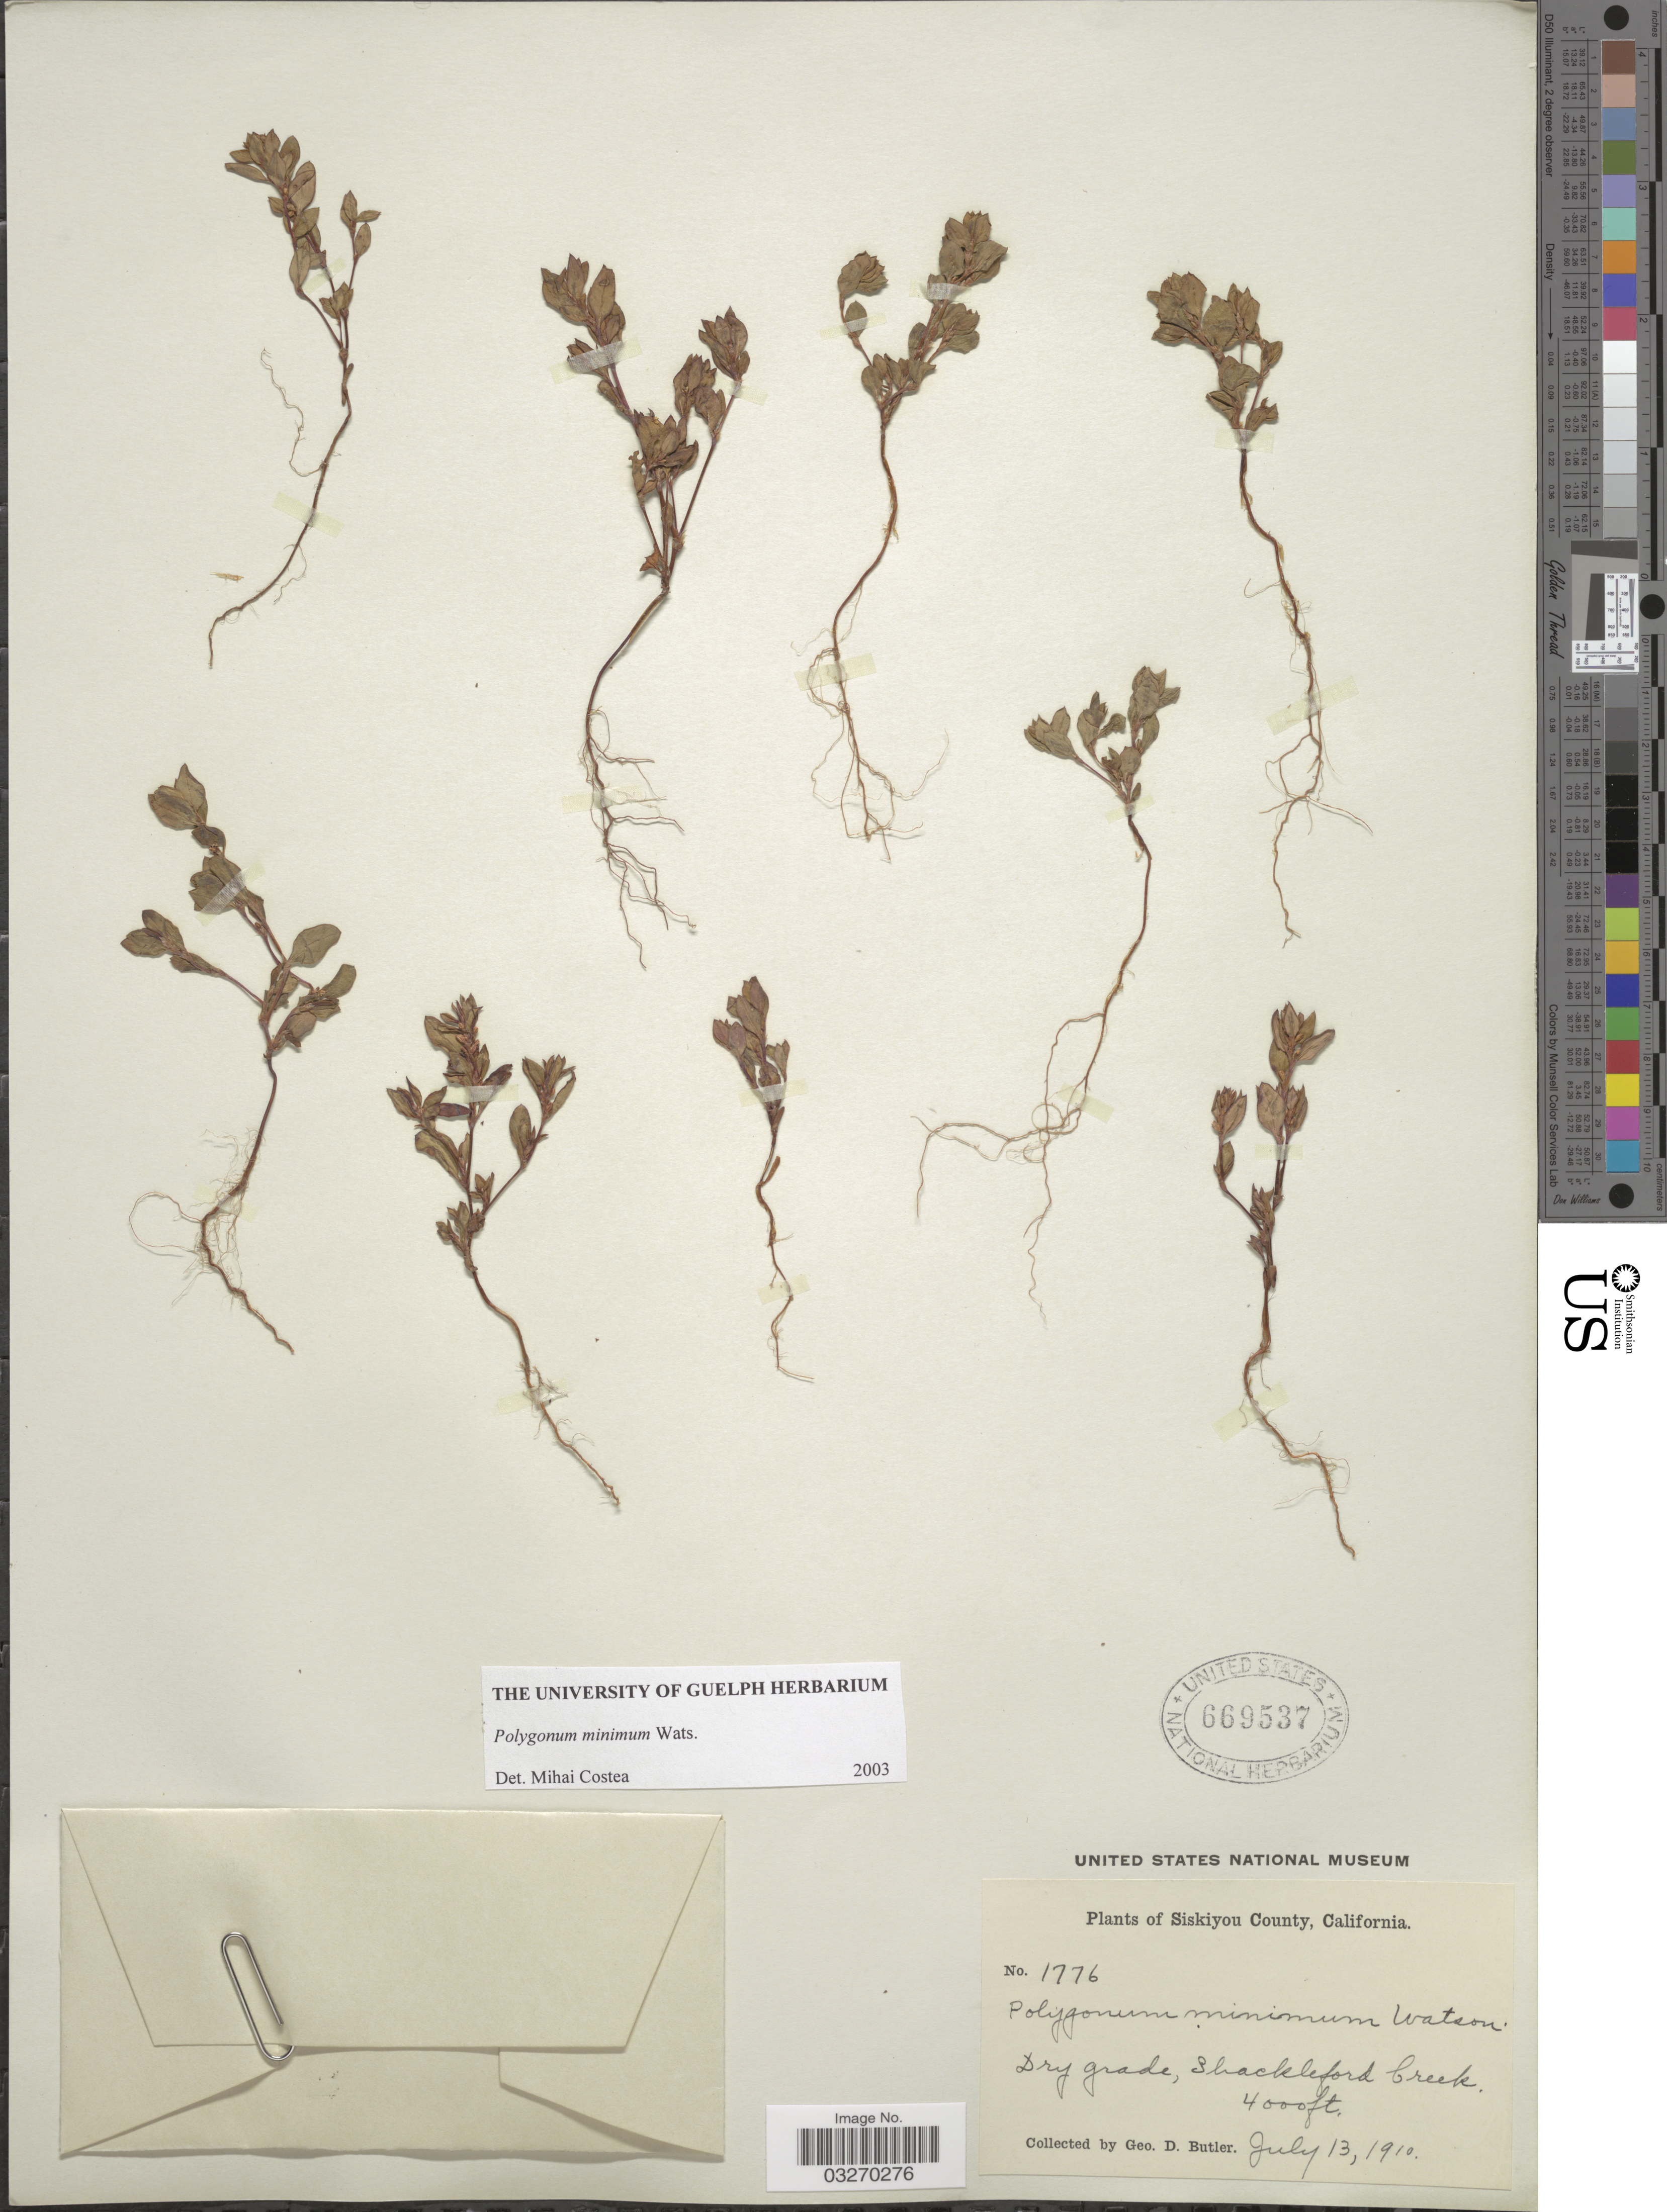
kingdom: Plantae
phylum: Tracheophyta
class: Magnoliopsida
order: Caryophyllales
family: Polygonaceae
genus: Polygonum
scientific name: Polygonum minimum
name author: S. Watson in C. King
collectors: G. D. Butler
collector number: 1776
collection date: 1910-07-13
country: United States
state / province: California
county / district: Siskiyou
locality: Siskiyou County. Dry grade, Shackleford Creek.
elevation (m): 1219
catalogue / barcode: US 669537